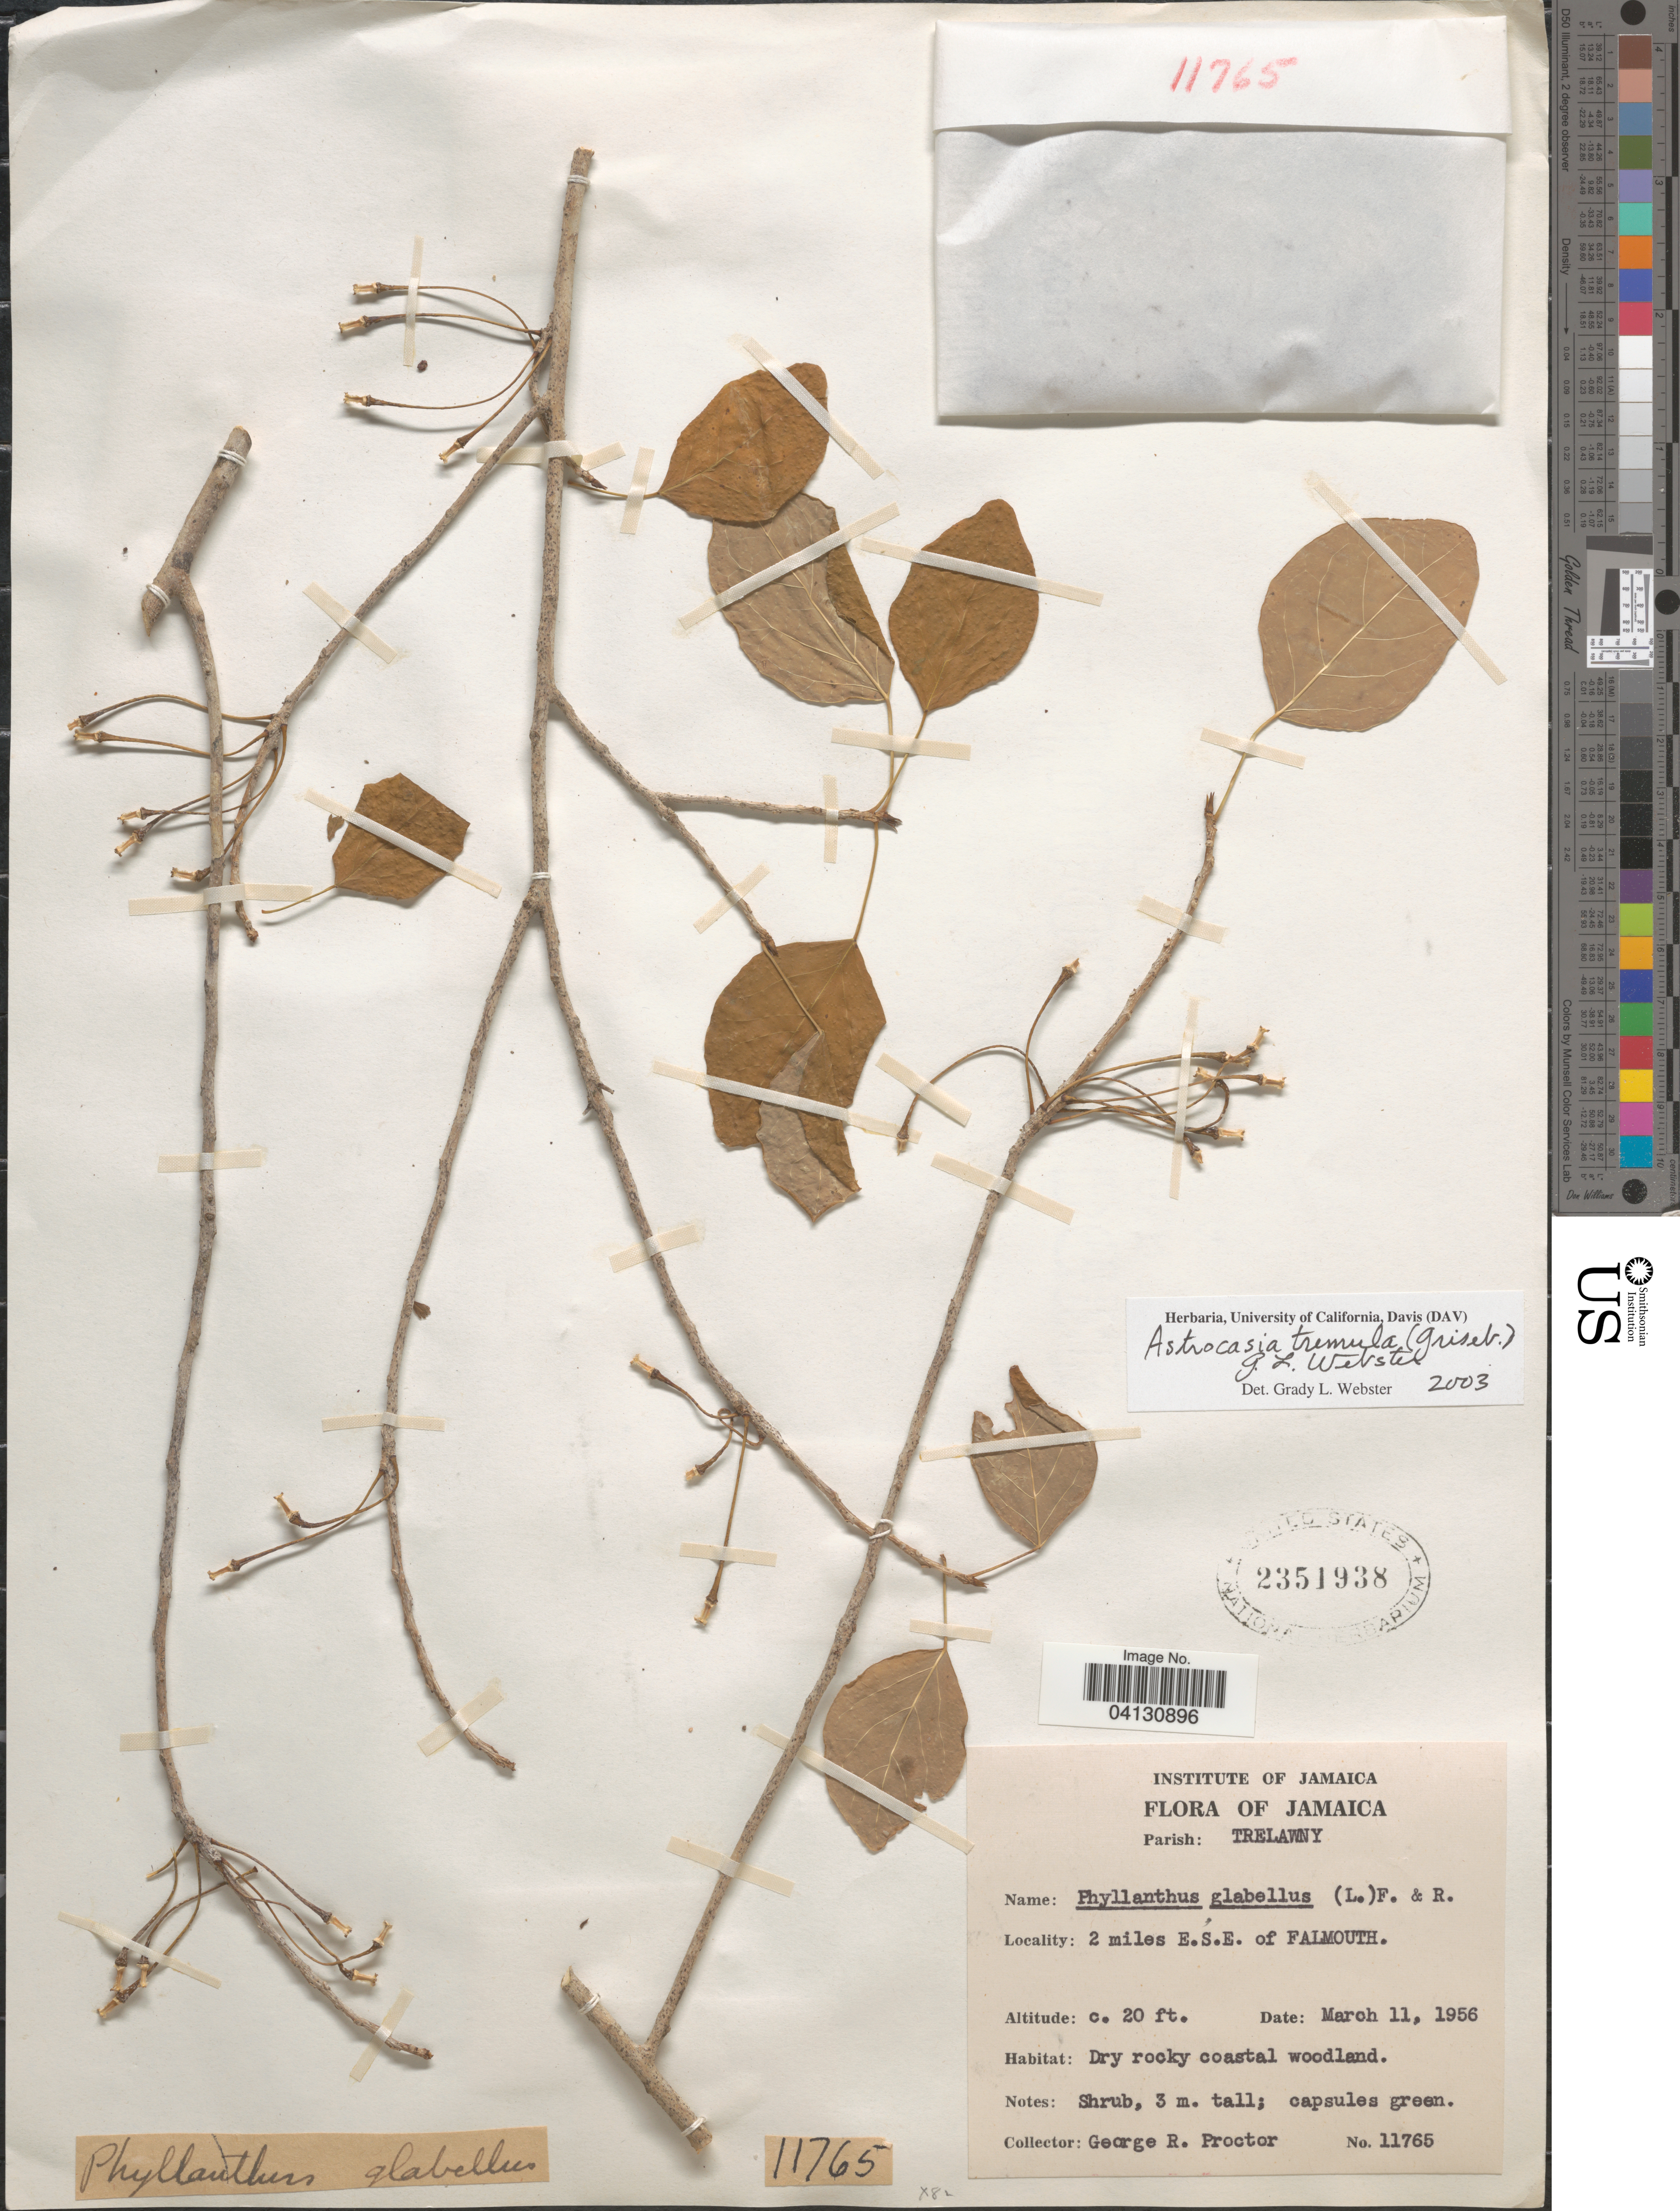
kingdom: Plantae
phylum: Tracheophyta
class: Magnoliopsida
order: Malpighiales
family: Phyllanthaceae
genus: Astrocasia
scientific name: Astrocasia tremula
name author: (Griseb.) G.L. Webster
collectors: G. R. Proctor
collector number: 11765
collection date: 1956-03-11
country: Jamaica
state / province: Trelawny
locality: Parish: Trelawny. 2 miles E.S.E. of Falmouth.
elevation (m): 6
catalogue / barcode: US 2351938